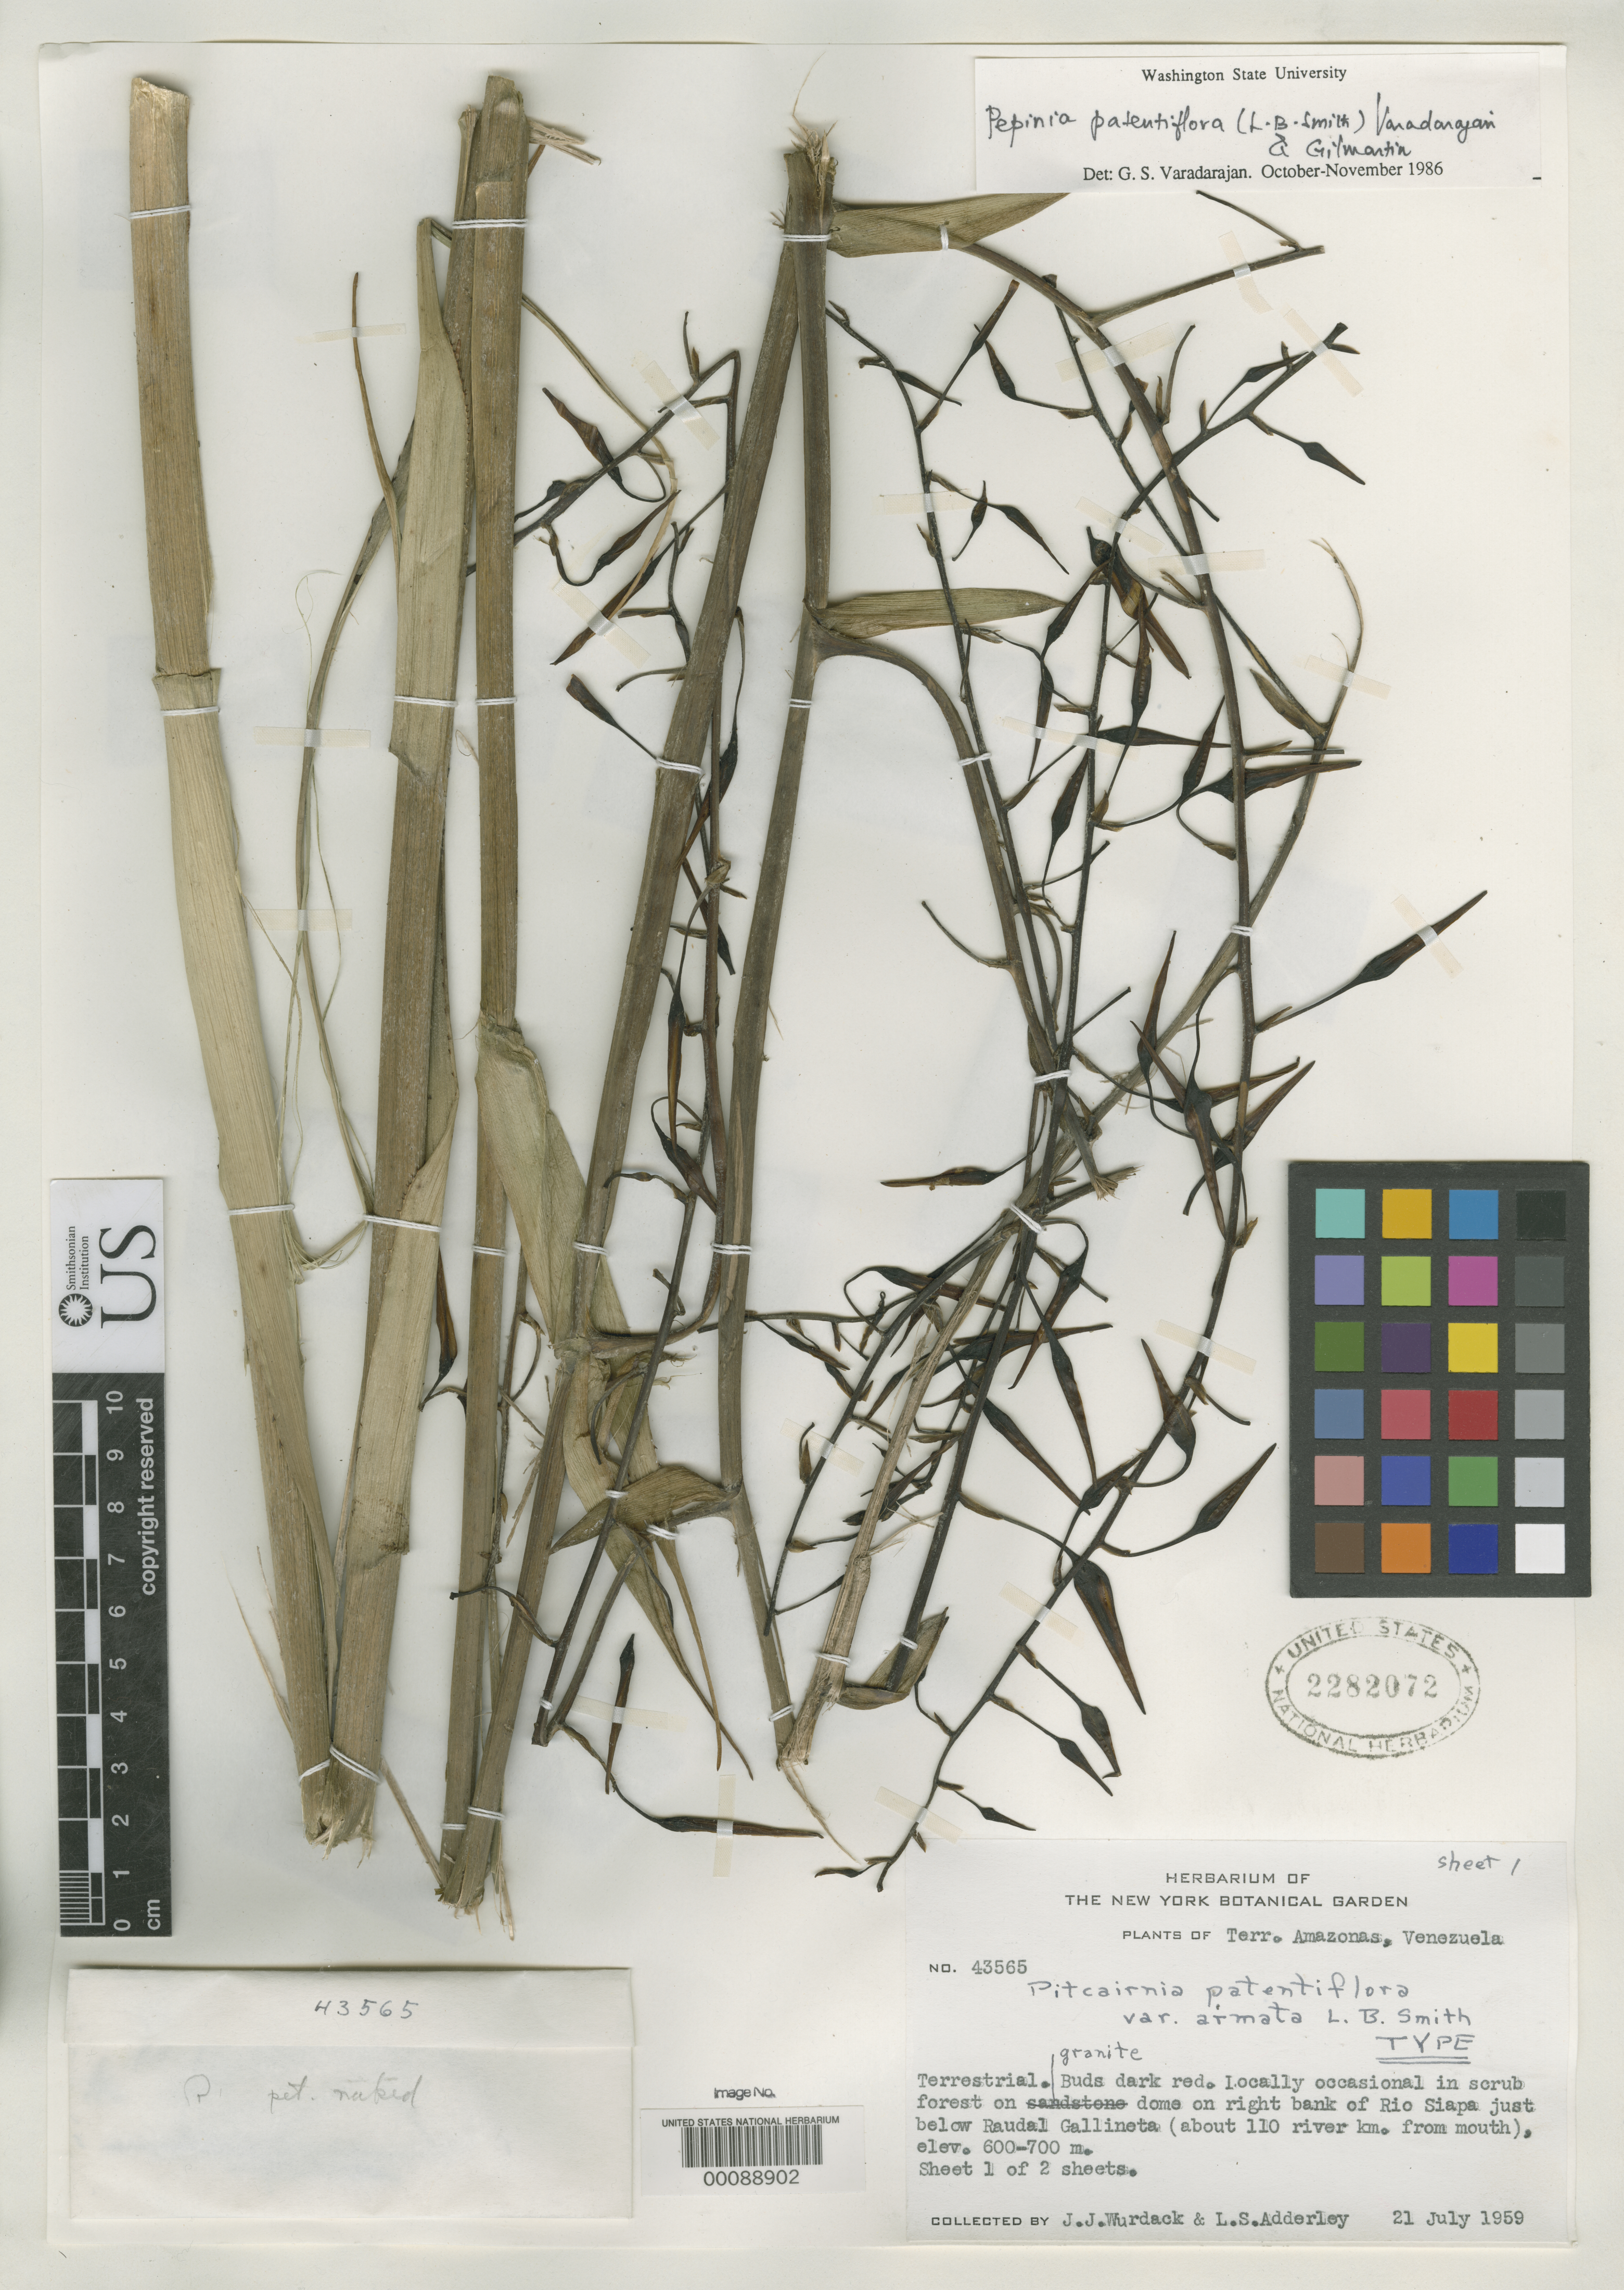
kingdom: Plantae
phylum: Tracheophyta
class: Liliopsida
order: Poales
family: Bromeliaceae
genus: Pitcairnia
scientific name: Pitcairnia patentiflora var. armata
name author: L.B. Sm.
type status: Holotype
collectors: J. J. Wurdack & L. S. Adderley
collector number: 43565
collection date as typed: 21 Jul 1959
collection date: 1959-07-21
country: Venezuela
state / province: Amazonas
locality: Rio Siapa below Raudal Gallineta.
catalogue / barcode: US 2282072